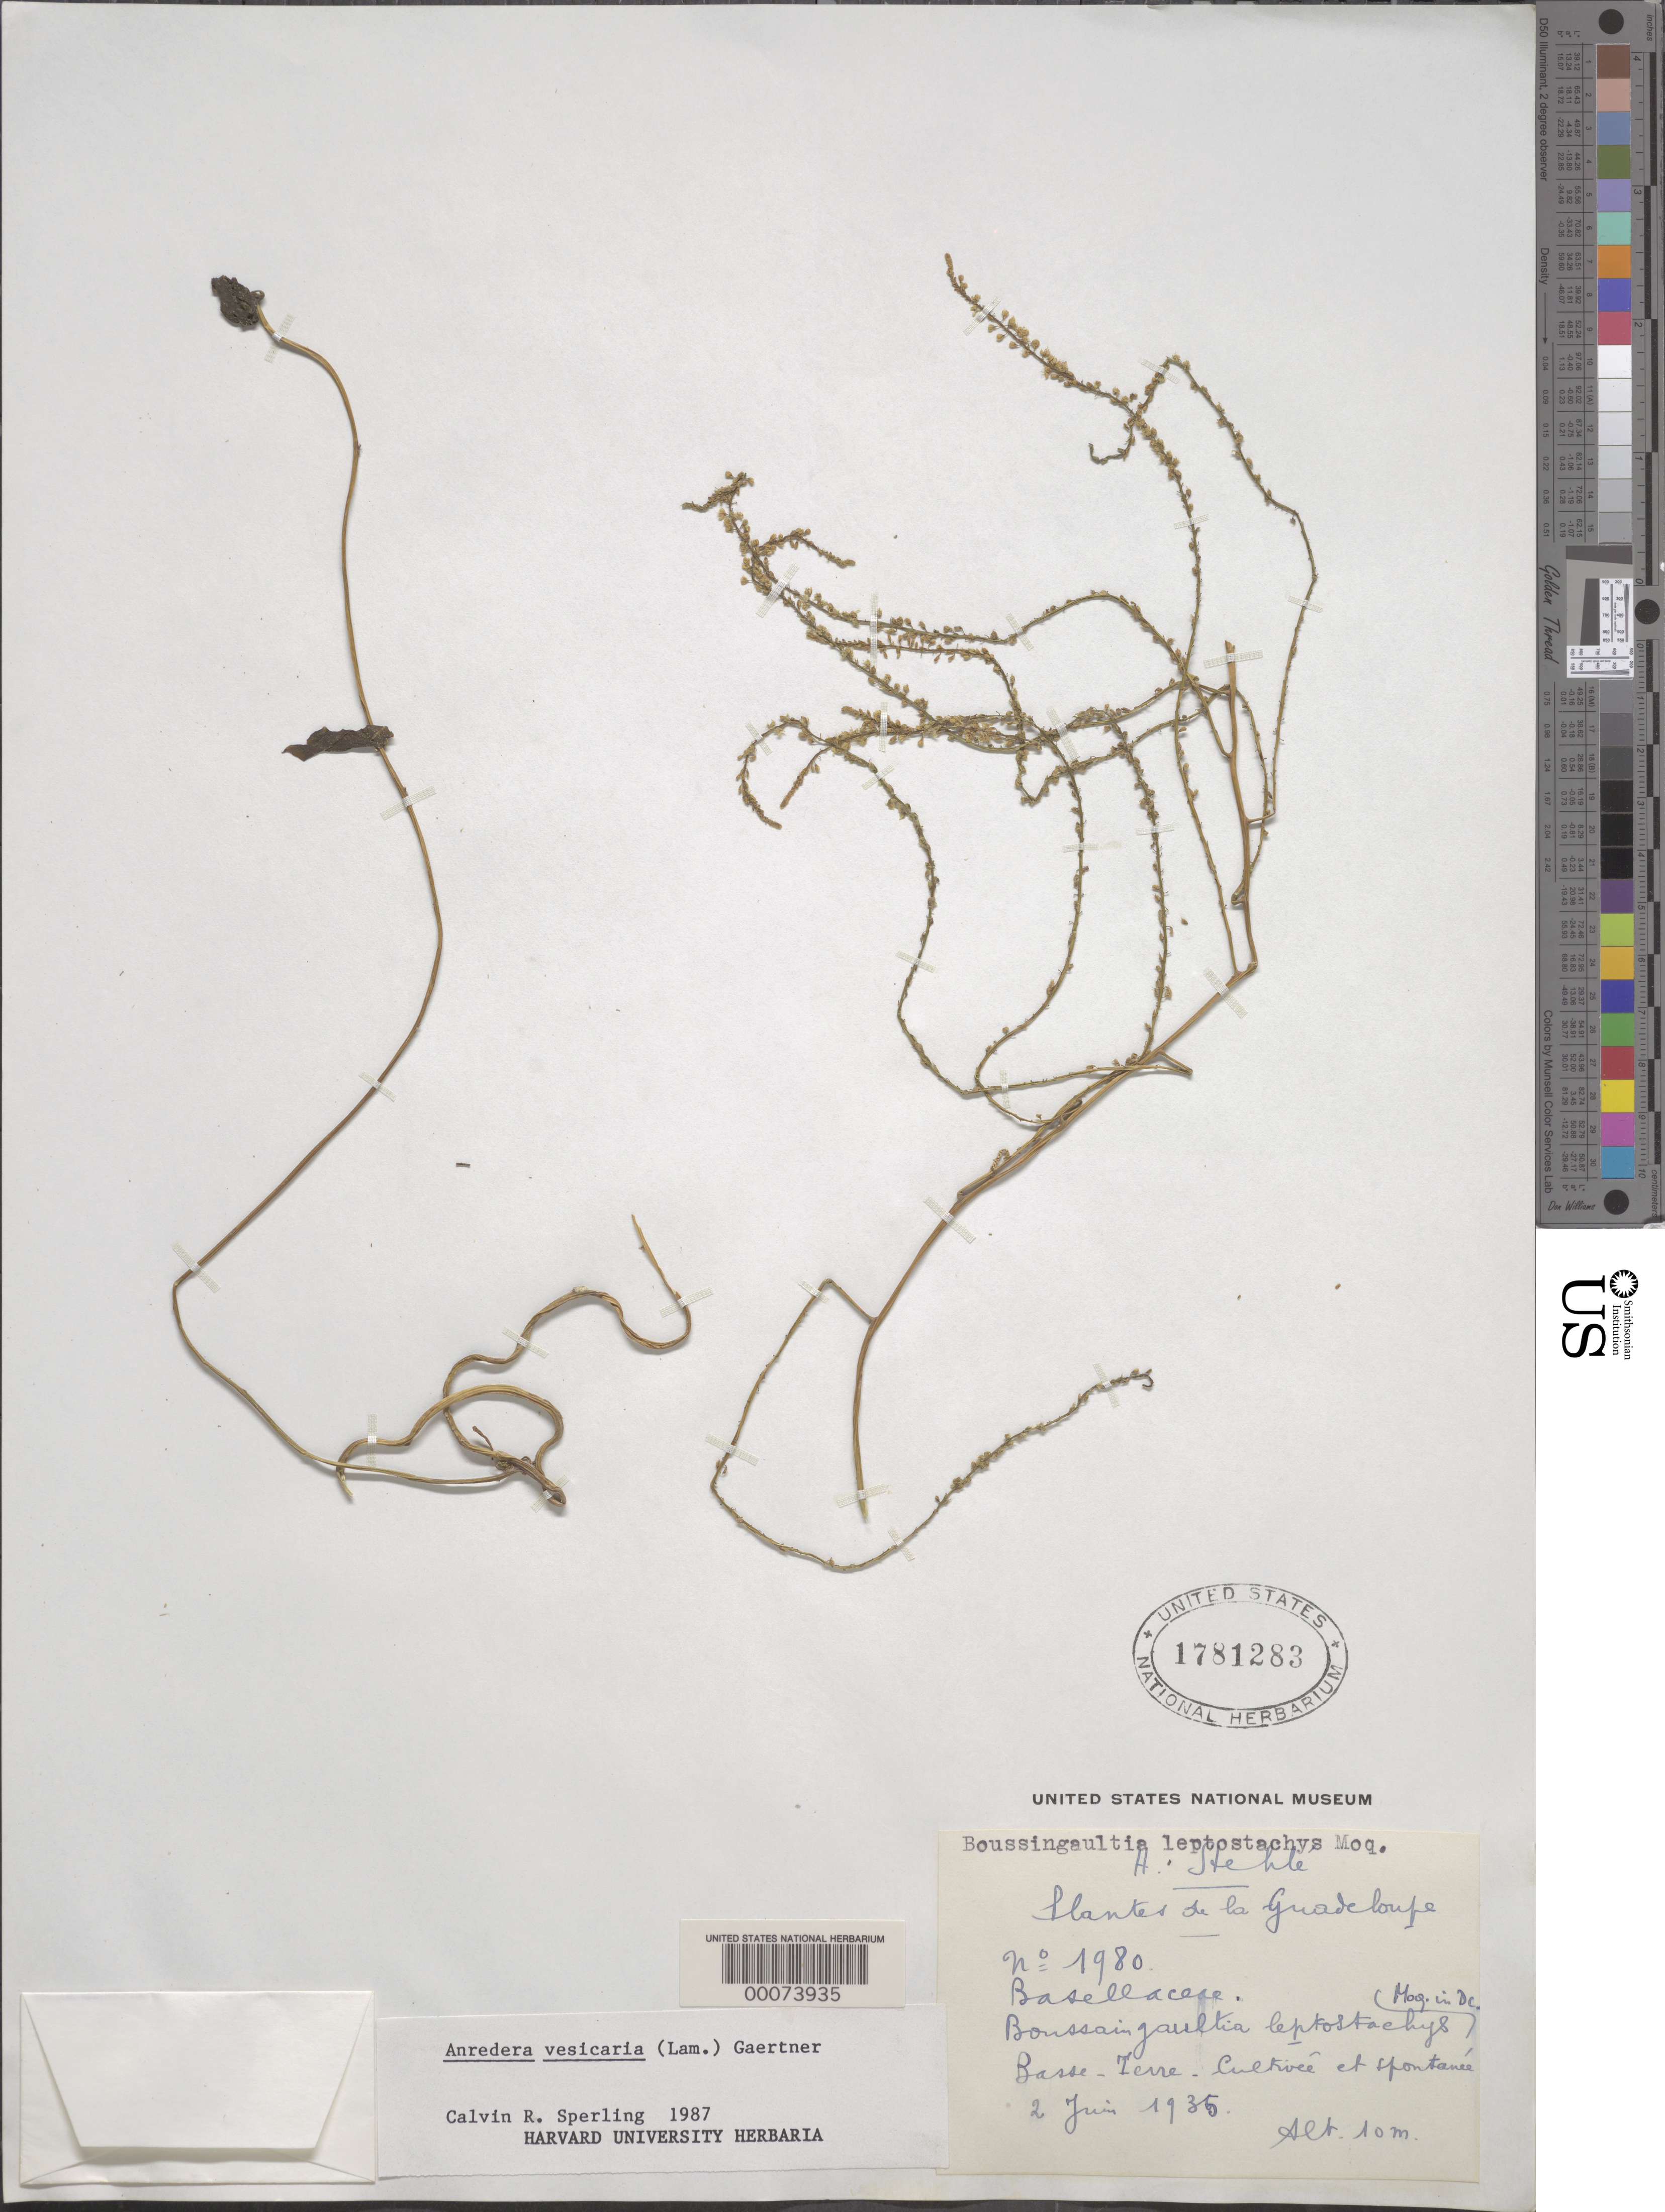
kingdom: Plantae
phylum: Tracheophyta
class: Magnoliopsida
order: Caryophyllales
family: Basellaceae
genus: Anredera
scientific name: Anredera vesicaria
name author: (Lam.) C.F. Gaertn.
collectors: A. Stehle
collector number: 1980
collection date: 1935-06-02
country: Guadeloupe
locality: Basse-Terre.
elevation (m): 10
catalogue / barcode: US 1781283